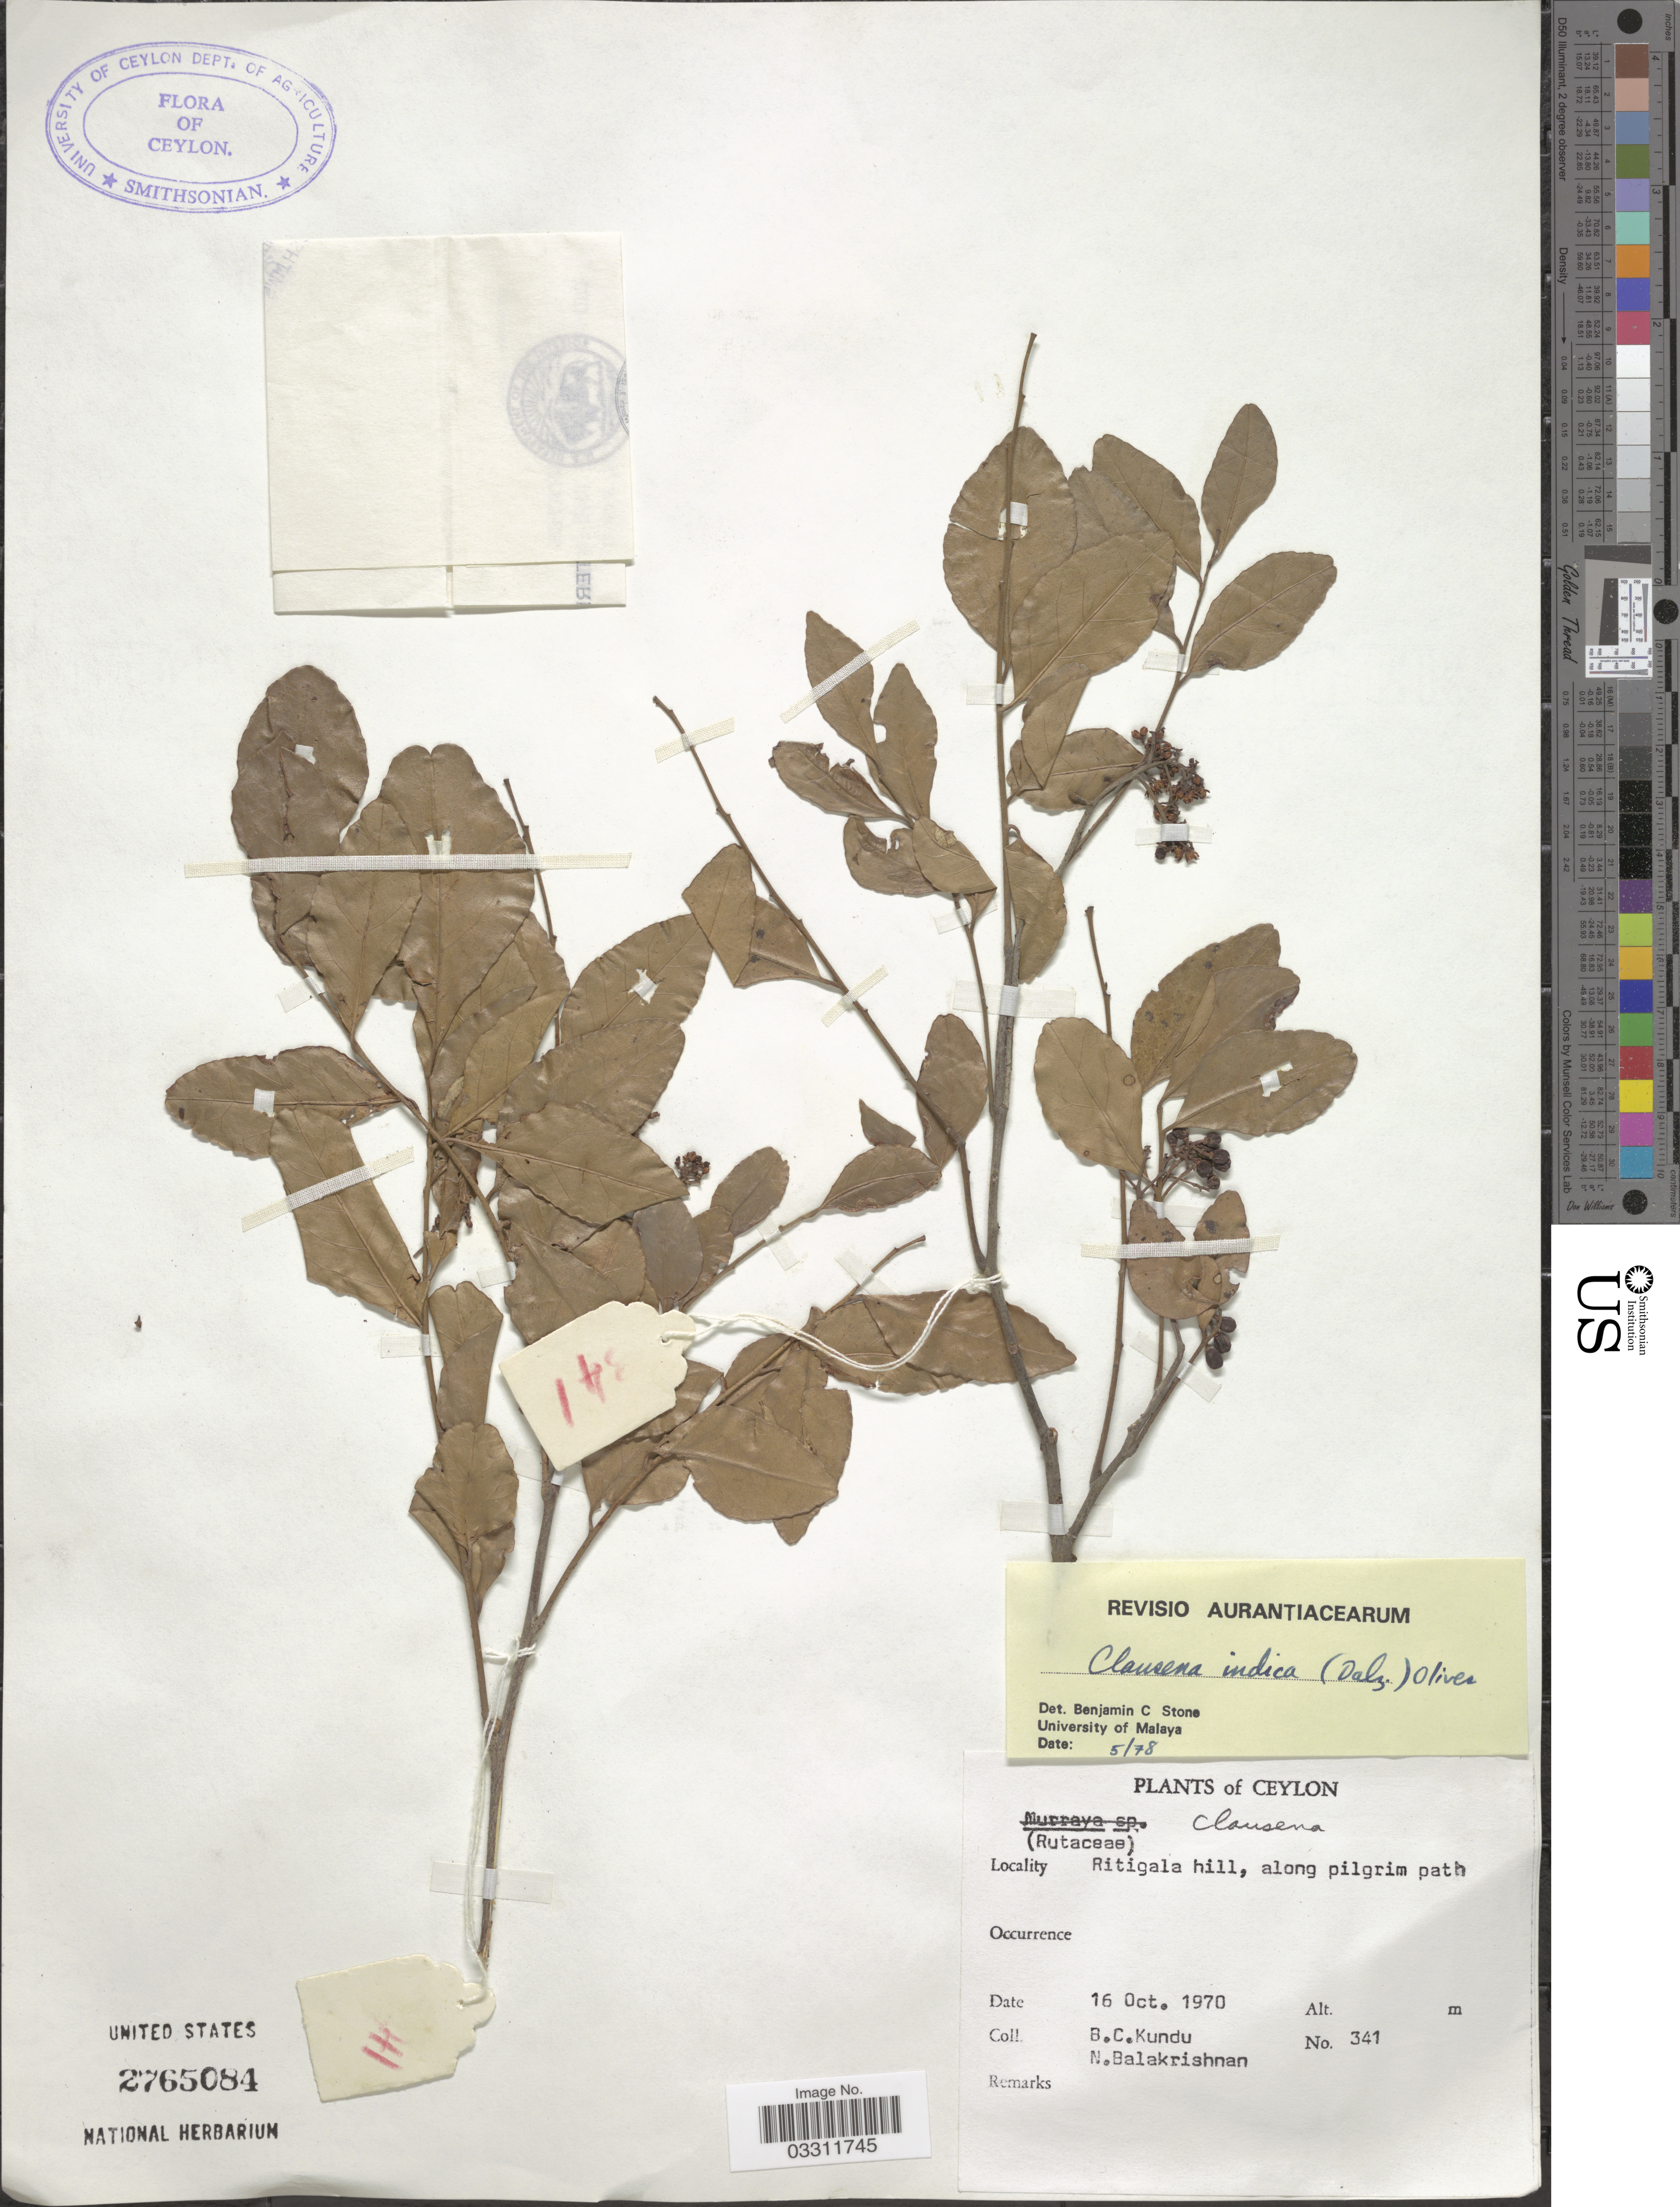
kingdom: Plantae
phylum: Tracheophyta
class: Magnoliopsida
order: Sapindales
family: Rutaceae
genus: Clausena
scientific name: Clausena indica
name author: (Dalzell) Oliv.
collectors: B. C. Kundu & N. Balakrishnan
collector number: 341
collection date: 1970-10-16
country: Sri Lanka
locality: Ceylon. Ritigala hill, along pilgrim path.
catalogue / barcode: US 2765084